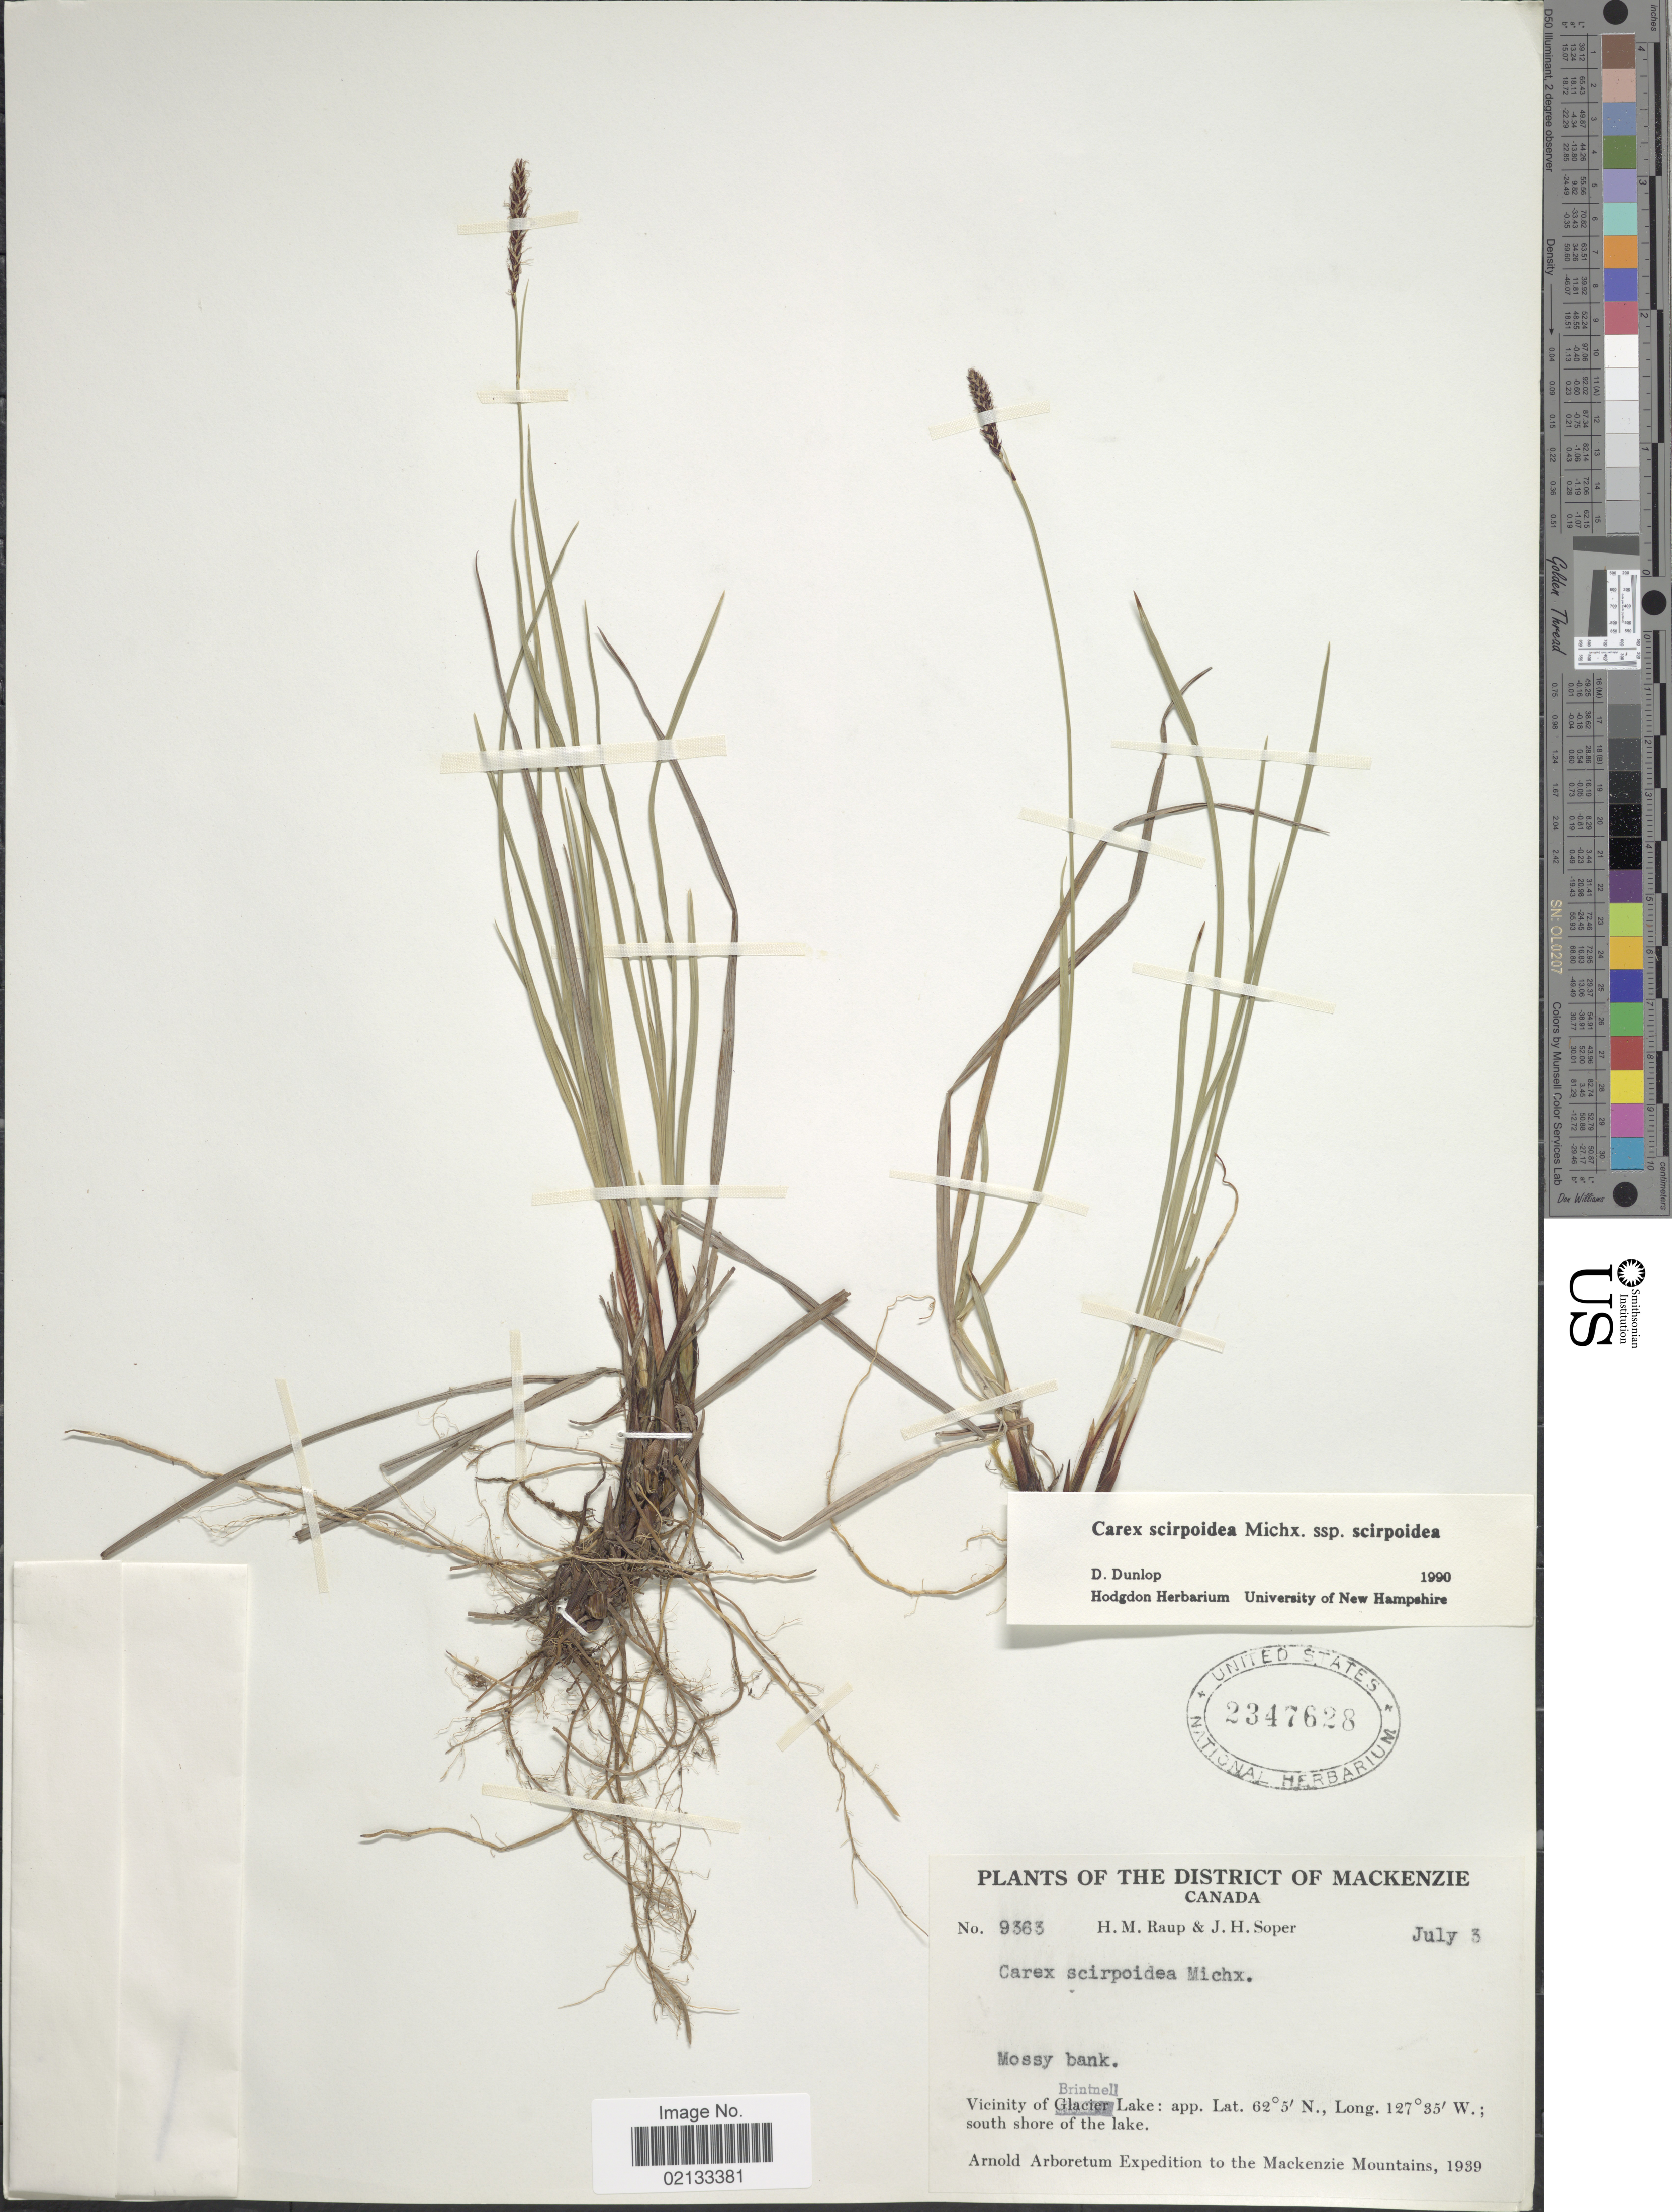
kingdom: Plantae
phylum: Tracheophyta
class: Liliopsida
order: Poales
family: Cyperaceae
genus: Carex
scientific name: Carex scirpoidea subsp. scirpoidea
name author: Michx.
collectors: H. Raup & J. H. Soper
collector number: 9363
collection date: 1939-07-03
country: Canada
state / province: British Columbia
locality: The District of Mackenzie, Mossy bank, Vicinity of Brintnell Lake; south shore of the lake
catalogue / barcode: US 2347628